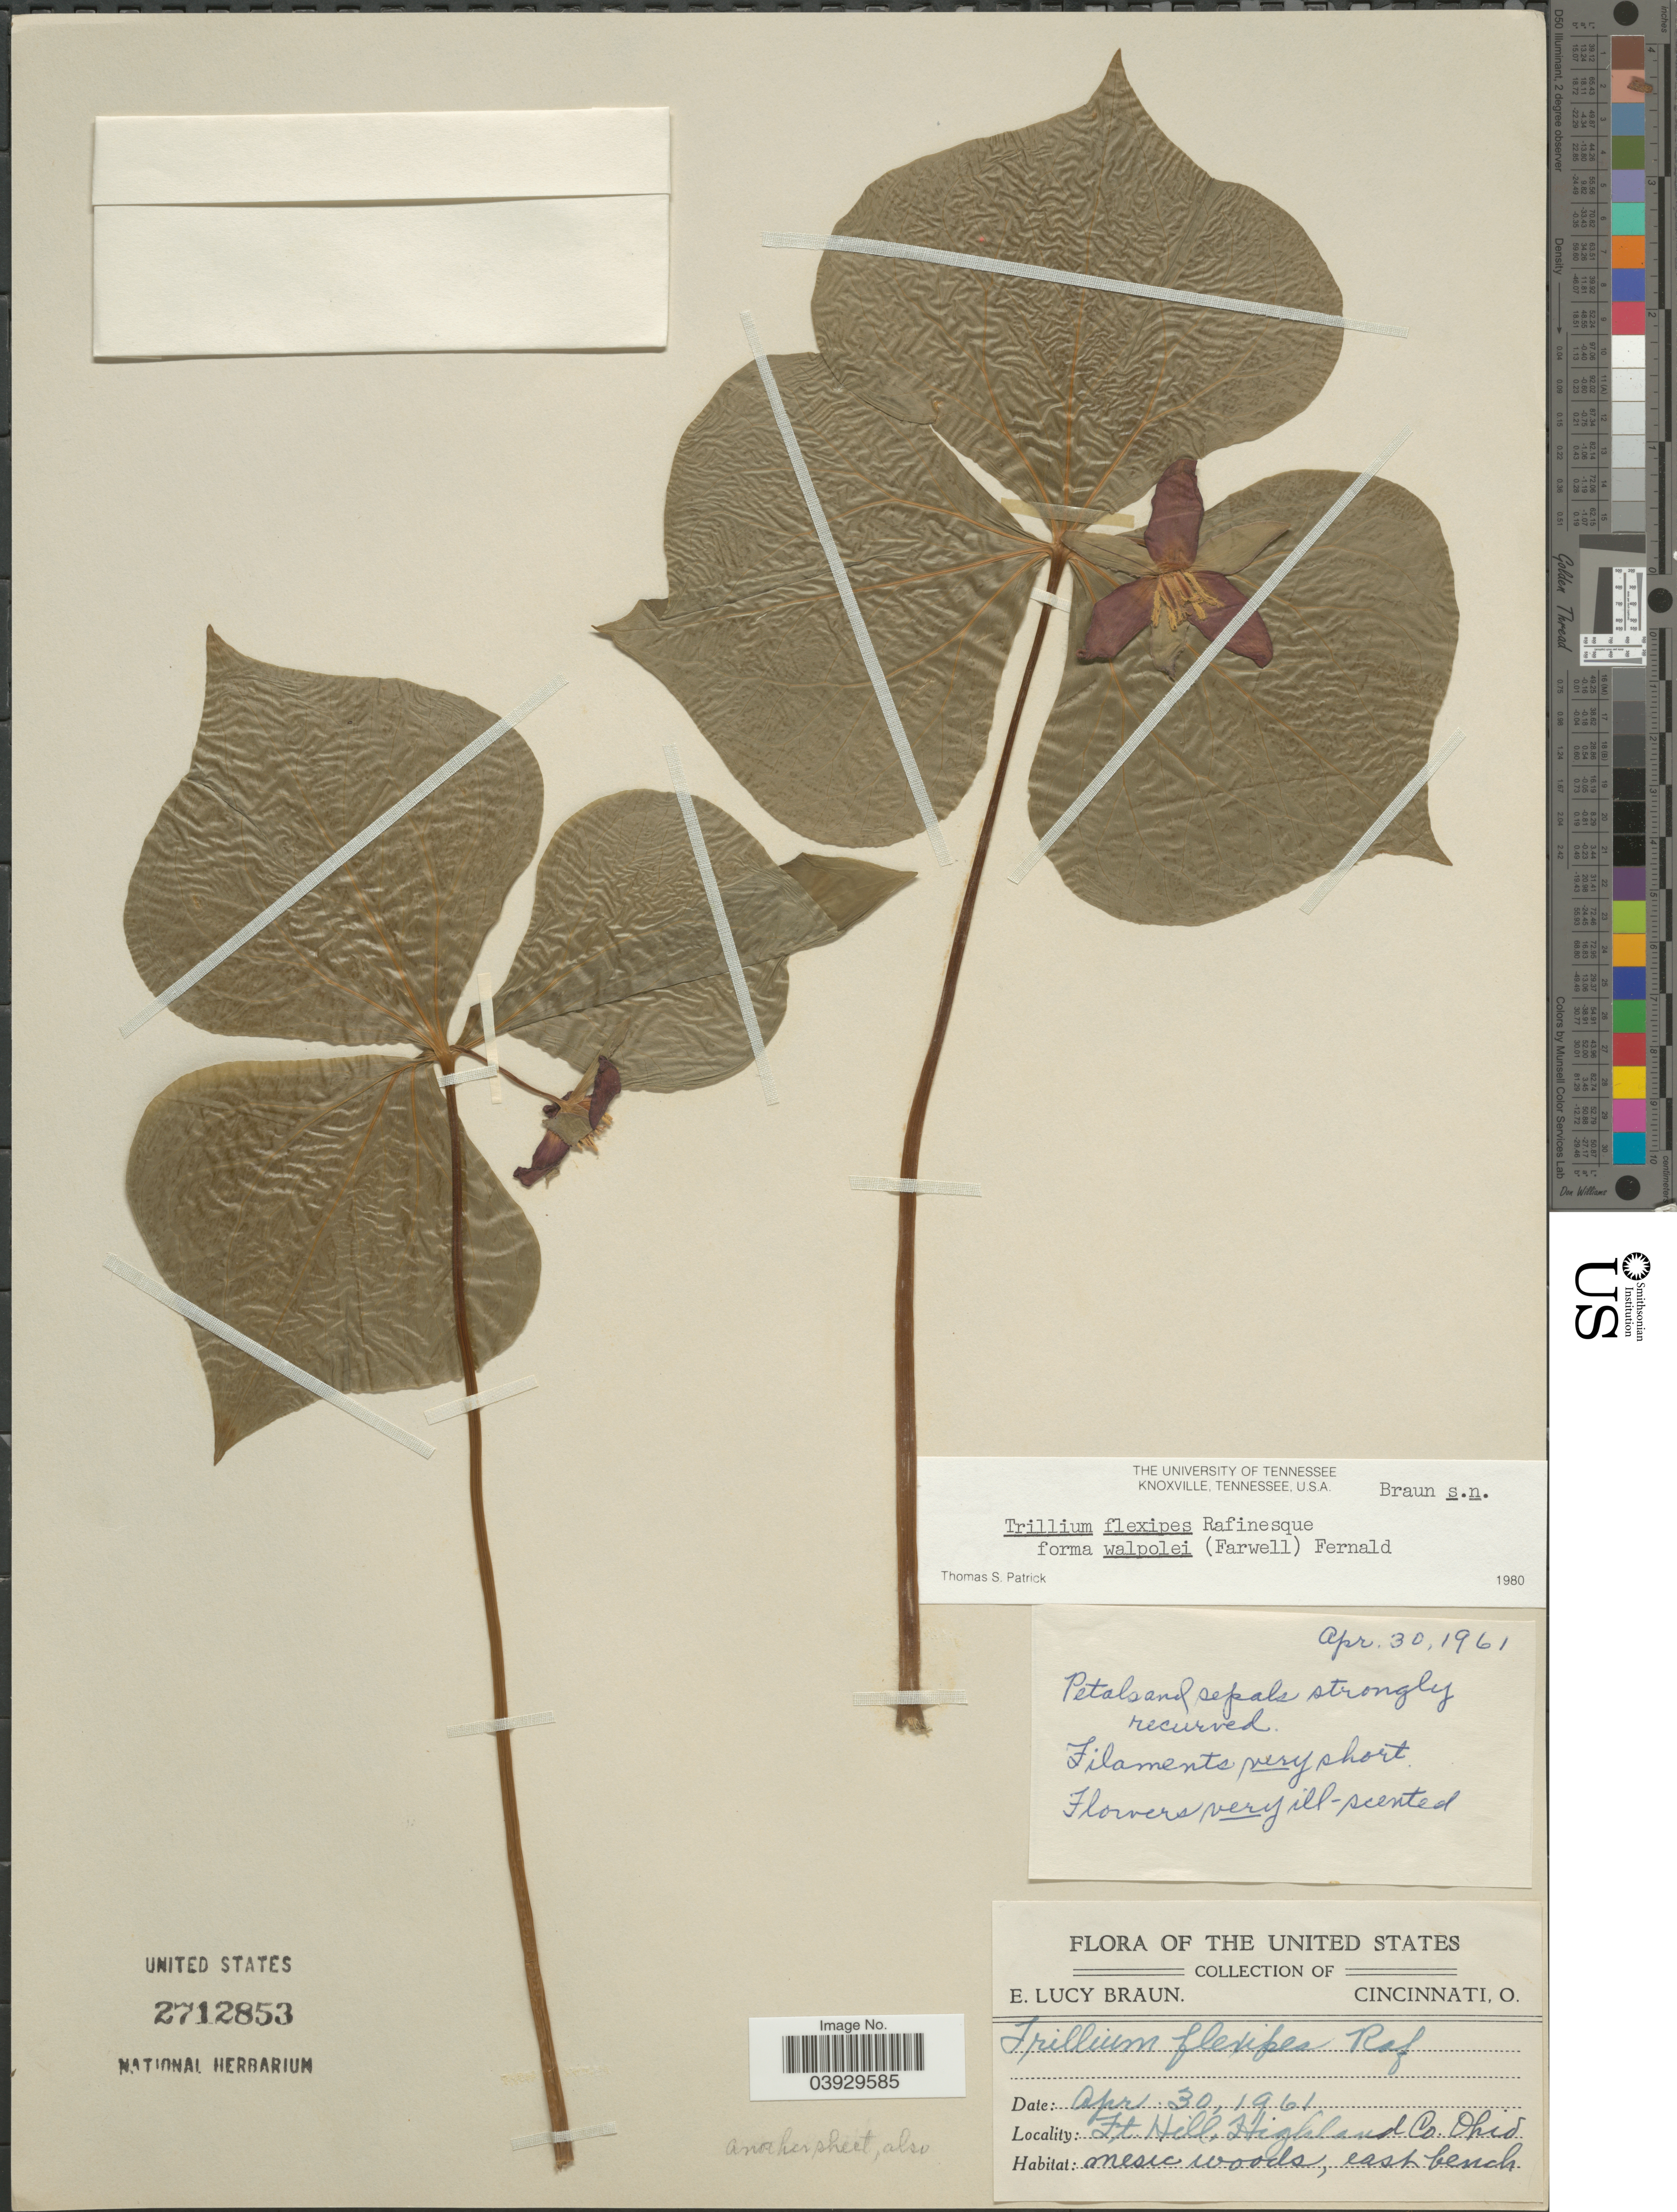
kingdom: Plantae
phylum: Tracheophyta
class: Liliopsida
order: Liliales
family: Melanthiaceae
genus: Trillium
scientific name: Trillium flexipes f. walpolei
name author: (Farw.) Fernald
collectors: E. L. Braun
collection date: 1961-04-30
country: United States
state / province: Ohio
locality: Ft. Hill, Highland Co. East bench.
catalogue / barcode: US 2712853